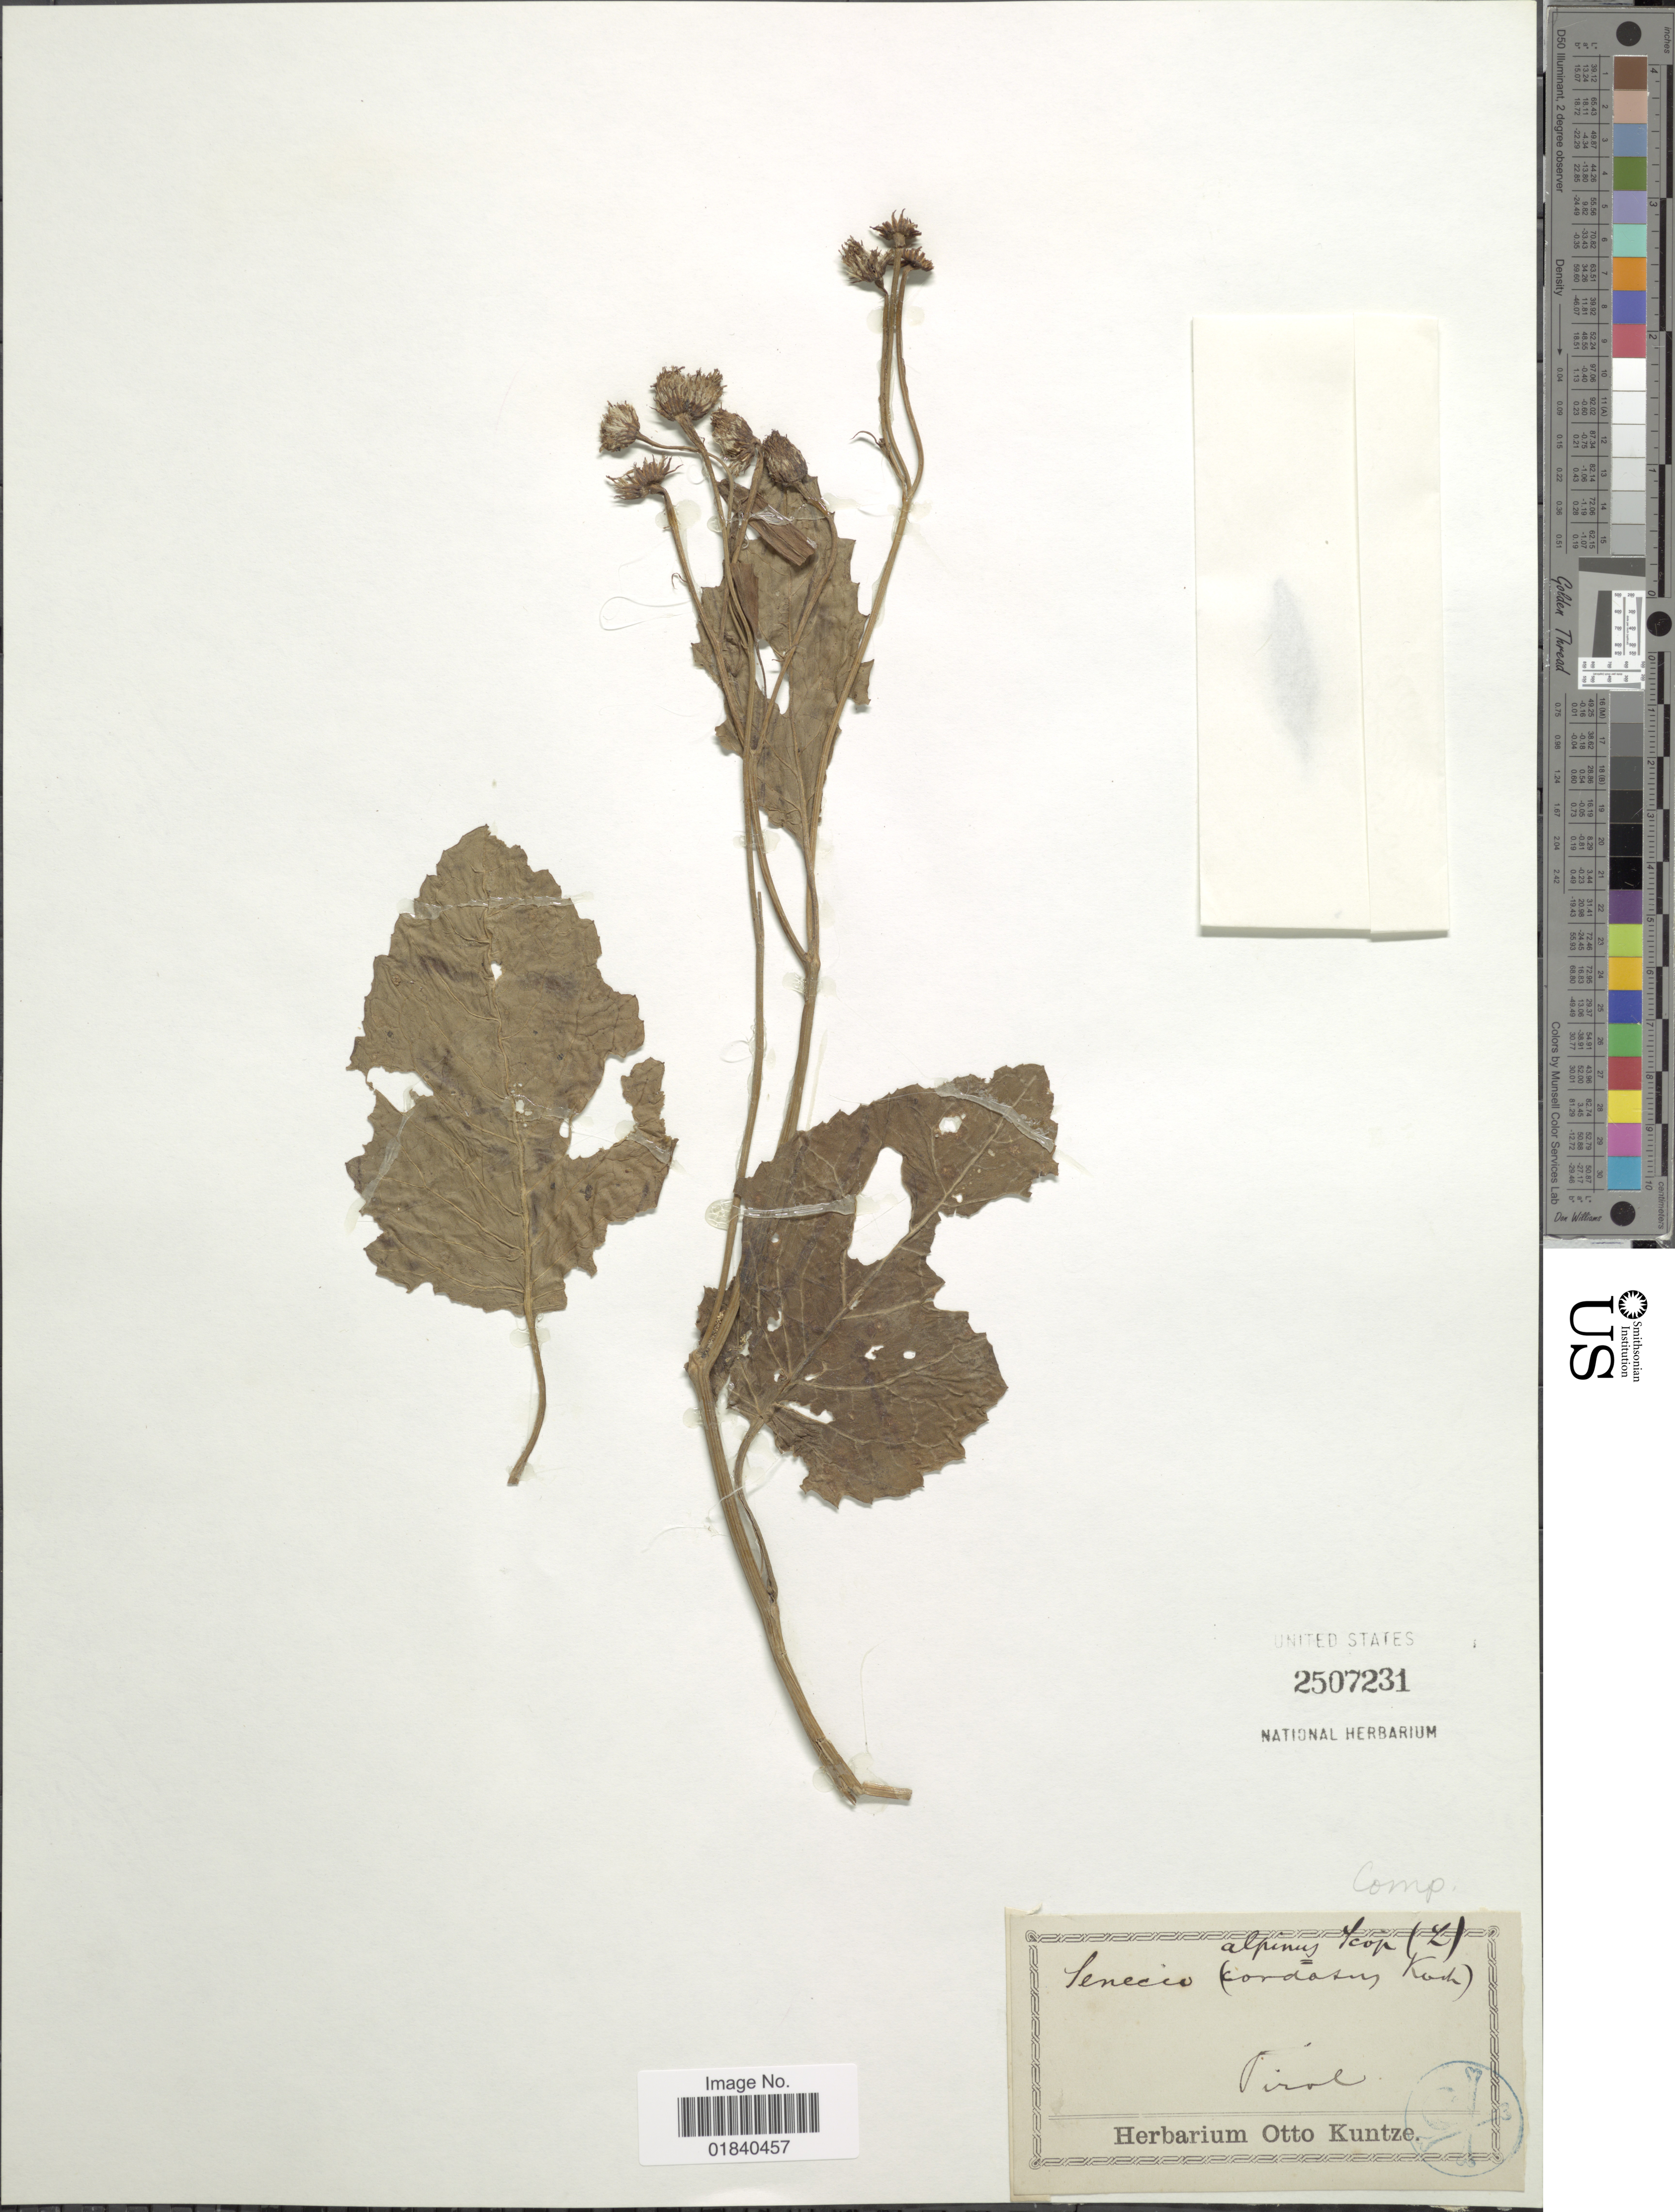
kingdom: Plantae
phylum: Tracheophyta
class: Magnoliopsida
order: Asterales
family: Asteraceae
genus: Senecio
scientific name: Senecio cordatus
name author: W.D.J. Koch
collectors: ex Herb. O. Kuntze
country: Austria / Italy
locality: Tirol.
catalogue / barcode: US 2507231